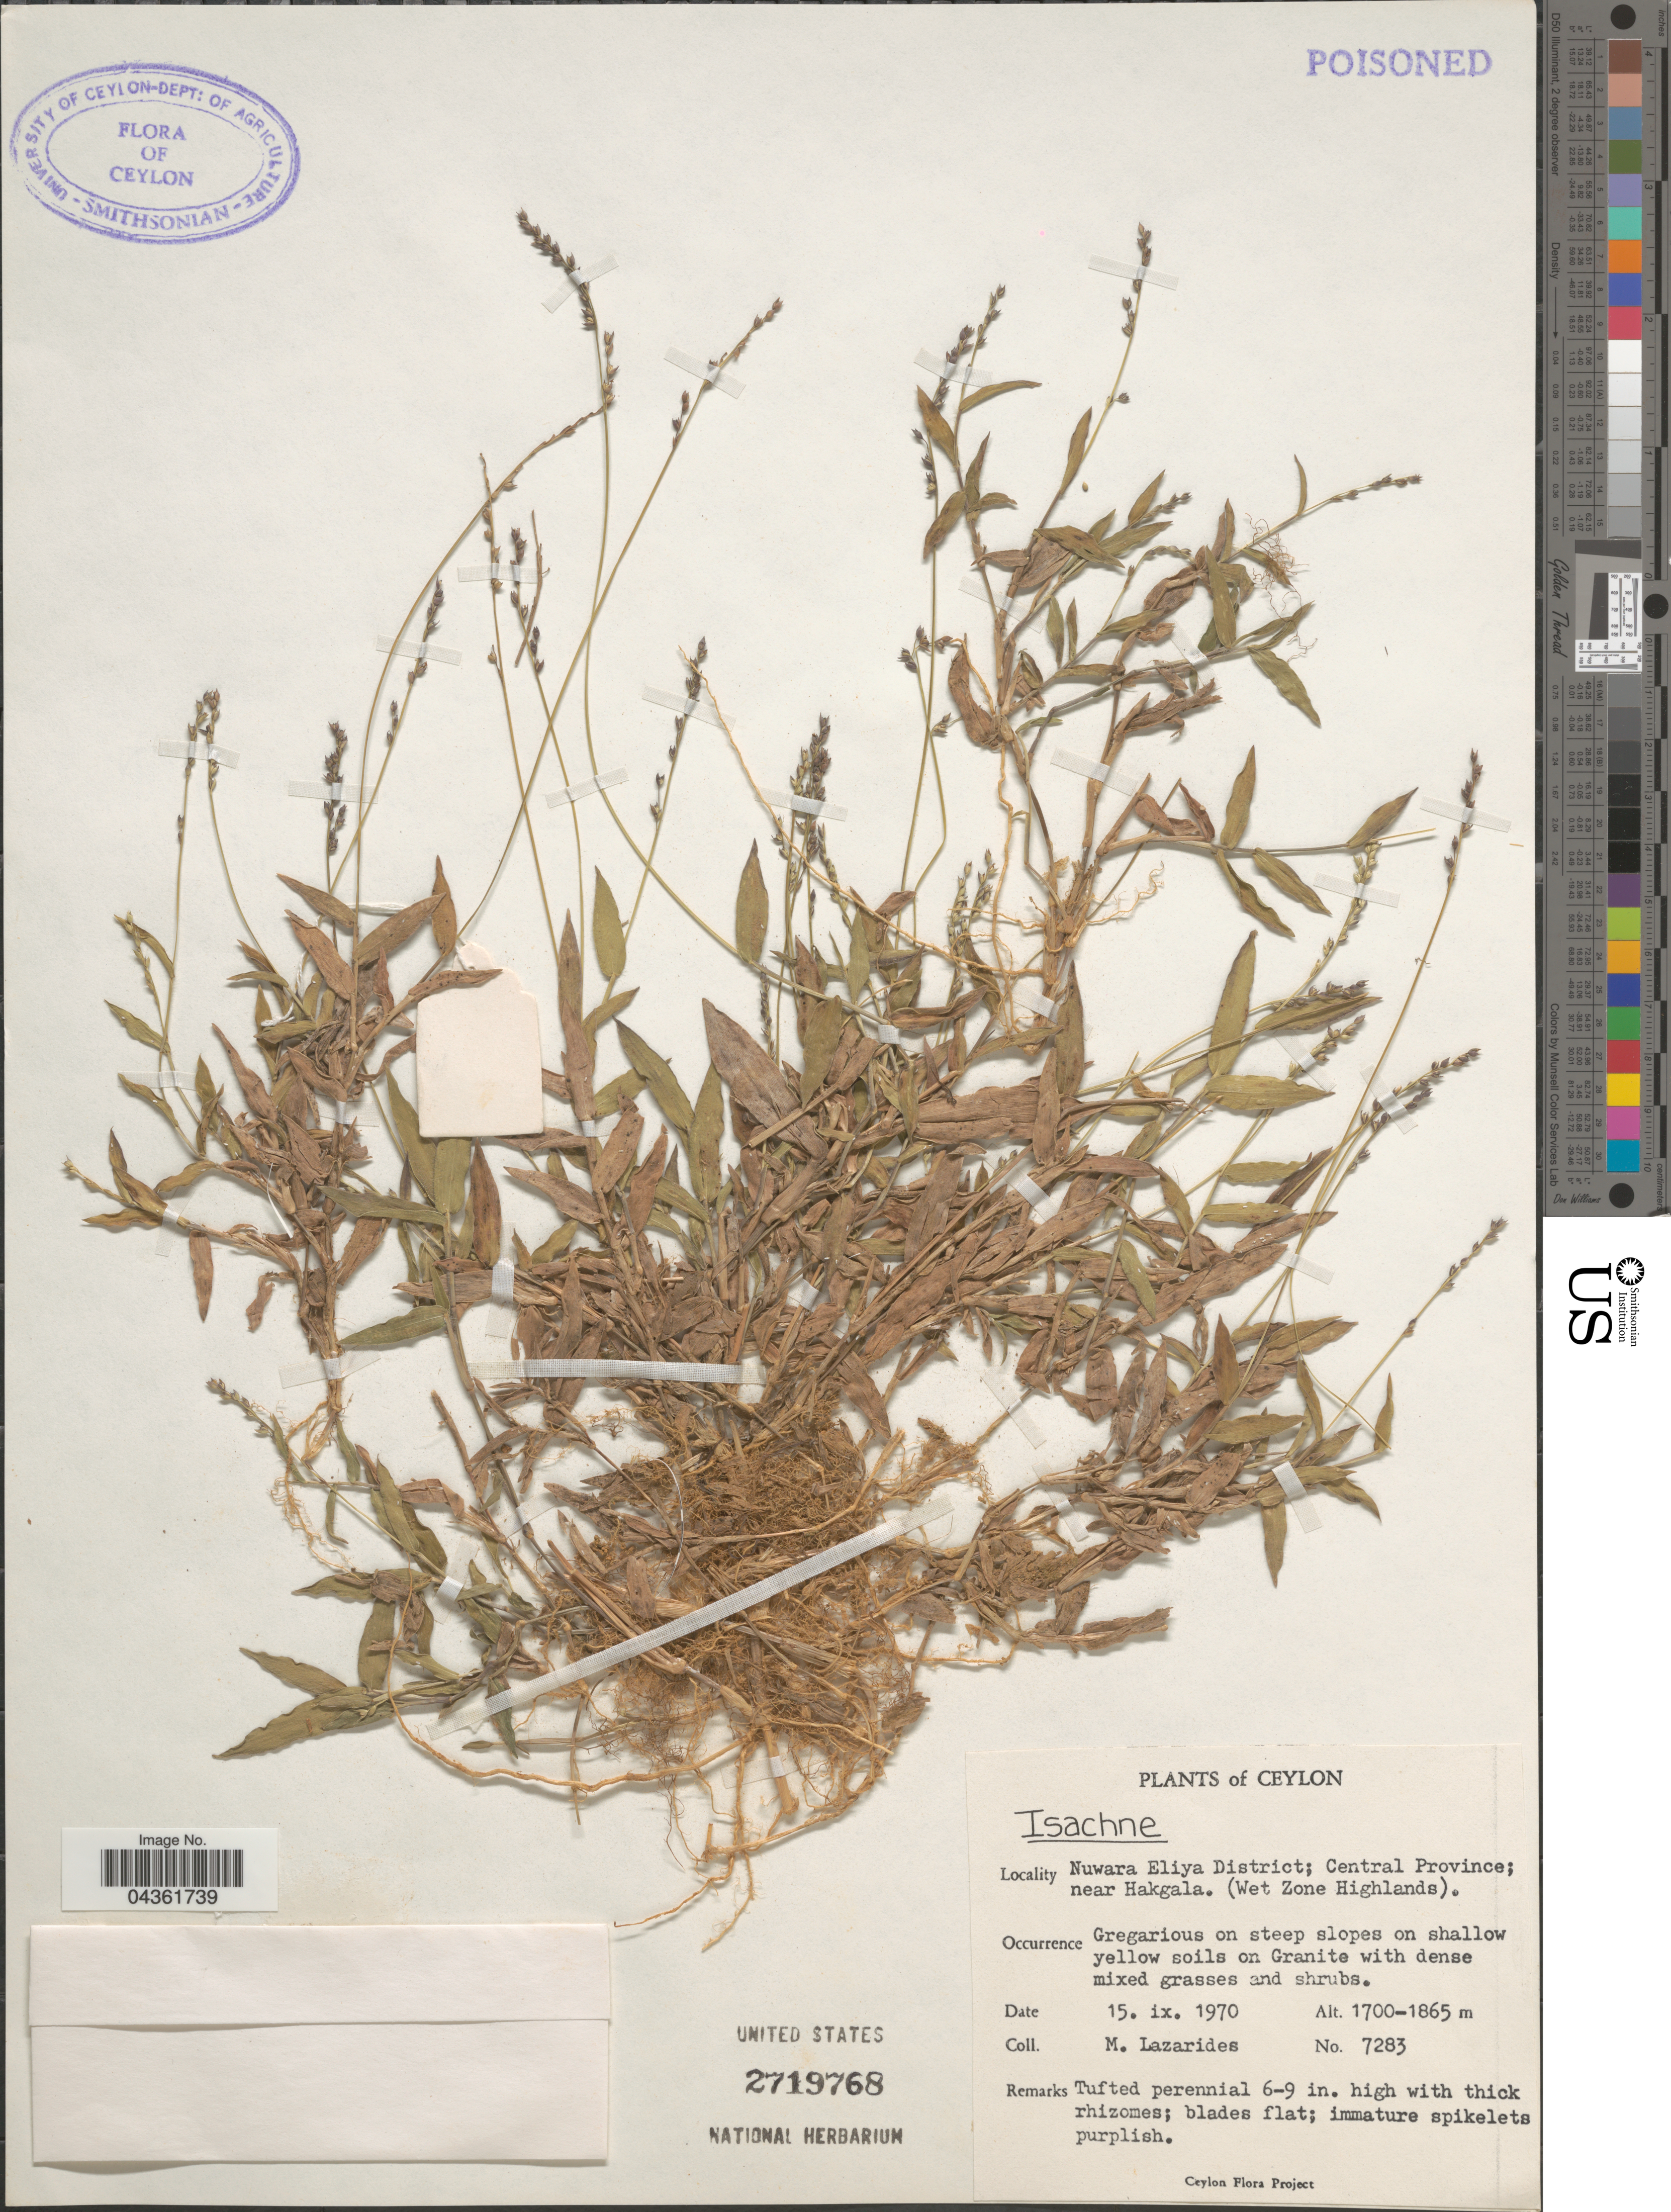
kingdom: Plantae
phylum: Tracheophyta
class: Liliopsida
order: Poales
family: Poaceae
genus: Isachne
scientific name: Isachne sp.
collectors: M. Lazarides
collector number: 7283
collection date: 1970-09-15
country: Sri Lanka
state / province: Central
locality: Ceylon. Nuwara Eliya District; near Hakgala. (Wet Zone Highlands).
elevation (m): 1700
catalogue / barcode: US 2719768